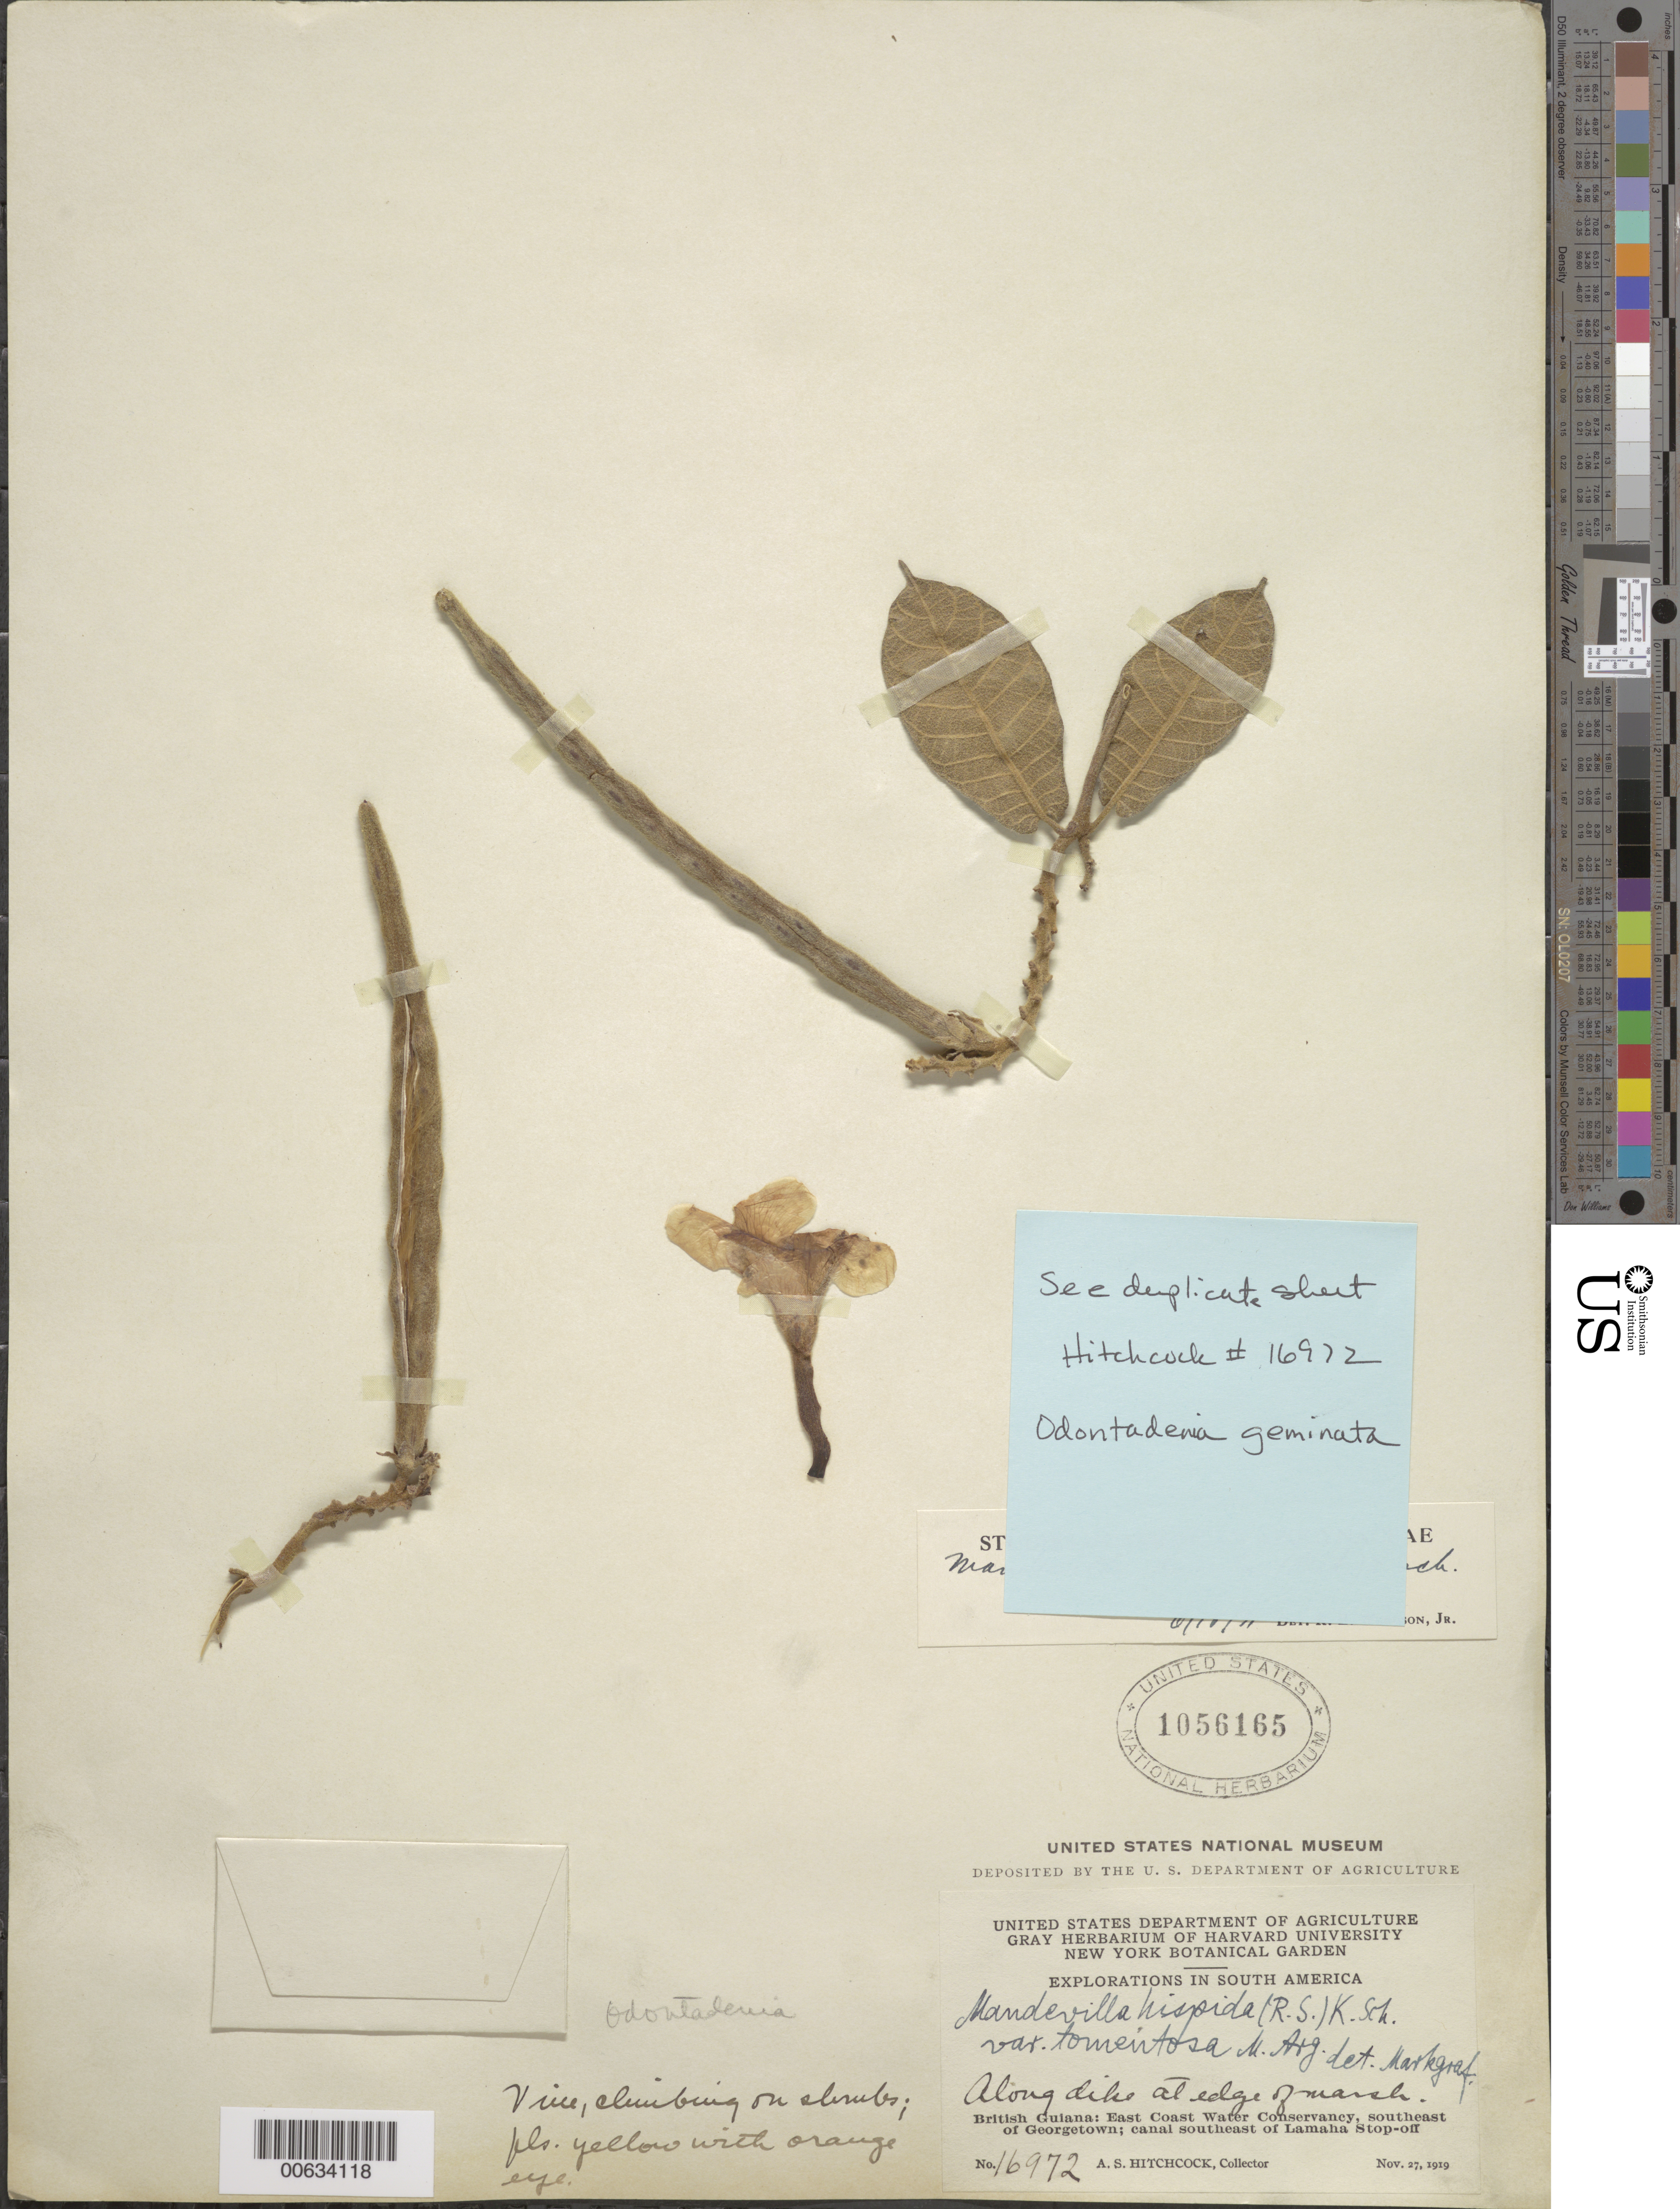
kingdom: Plantae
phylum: Tracheophyta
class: Magnoliopsida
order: Gentianales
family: Apocynaceae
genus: Mandevilla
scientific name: Mandevilla hirsuta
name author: (Rich.) K. Schum.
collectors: A. S. Hitchcock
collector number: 16972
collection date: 1919-11-27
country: Guyana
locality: British Guiana: East Coast Water Conservancy, southeast of Georgetown; canal southeast of Lamaha Stop-off.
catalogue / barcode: US 1056165